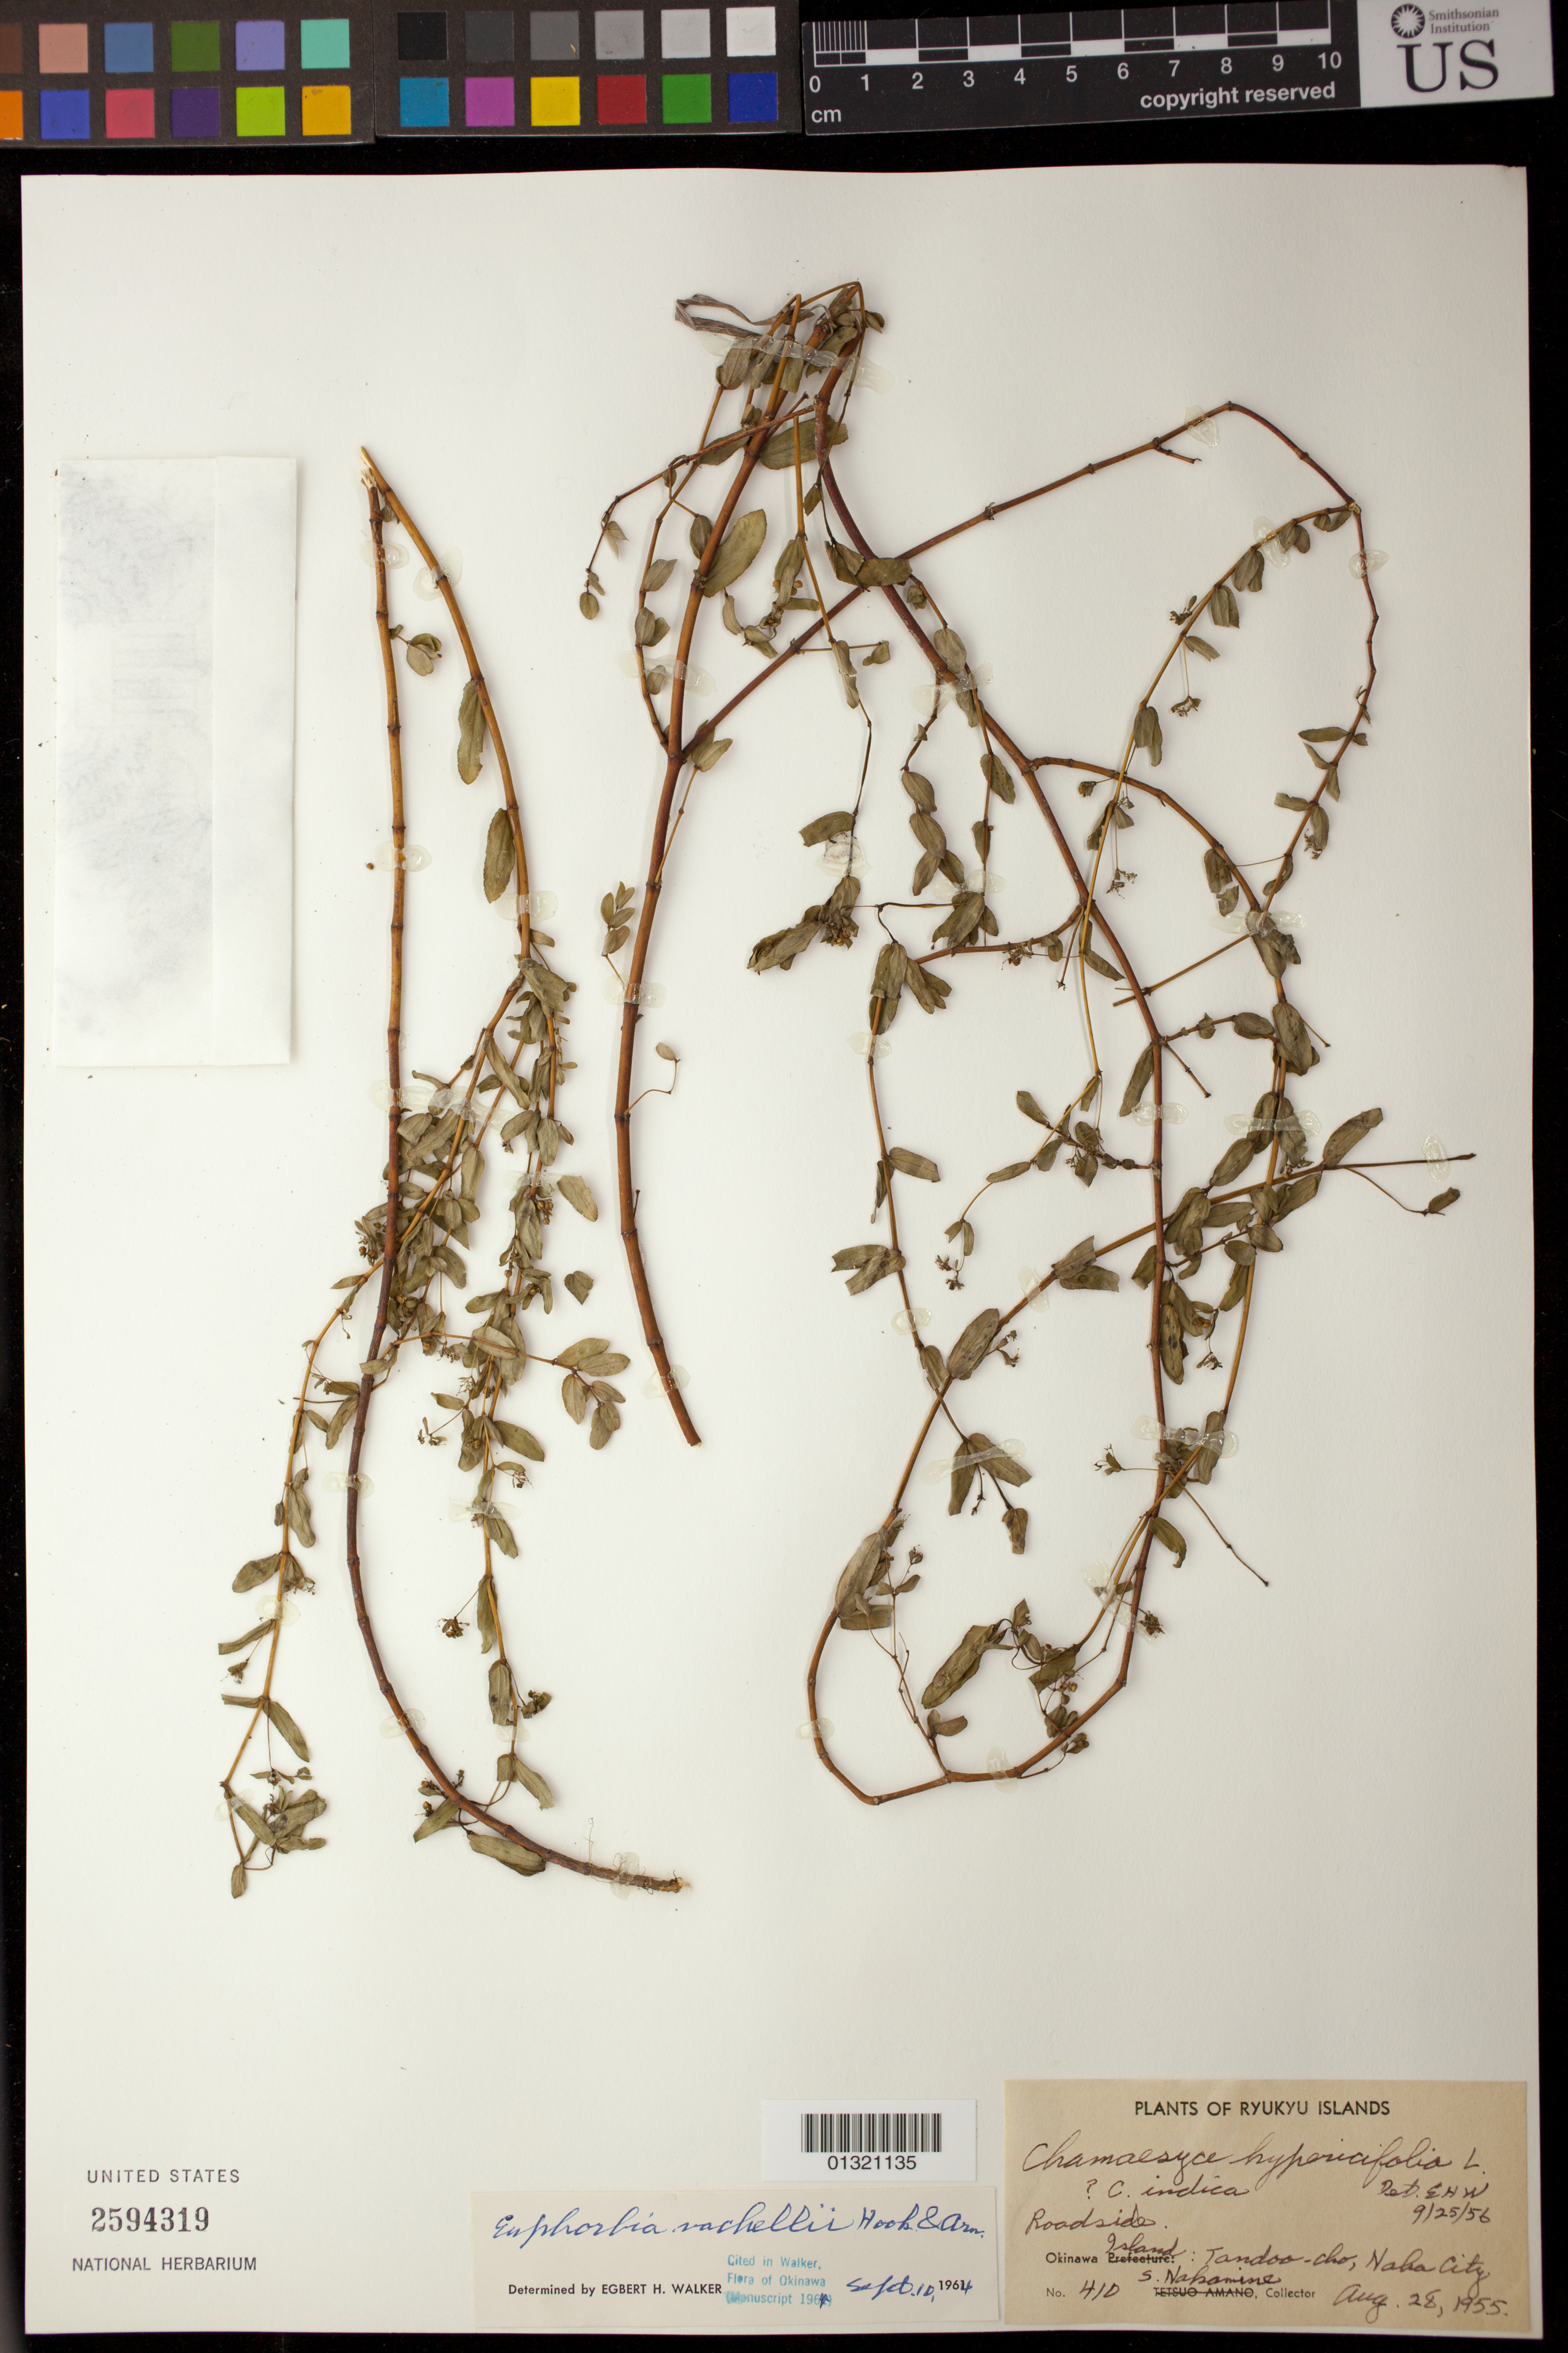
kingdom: Plantae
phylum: Tracheophyta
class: Magnoliopsida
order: Malpighiales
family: Euphorbiaceae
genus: Euphorbia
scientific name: Euphorbia bifida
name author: Hook. & Arn.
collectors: S. Nakamine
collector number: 410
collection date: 1955-08-28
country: Japan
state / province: Okinawa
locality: Okinawa Island, Tandoo-cho, Naha City.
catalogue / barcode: US 2594319